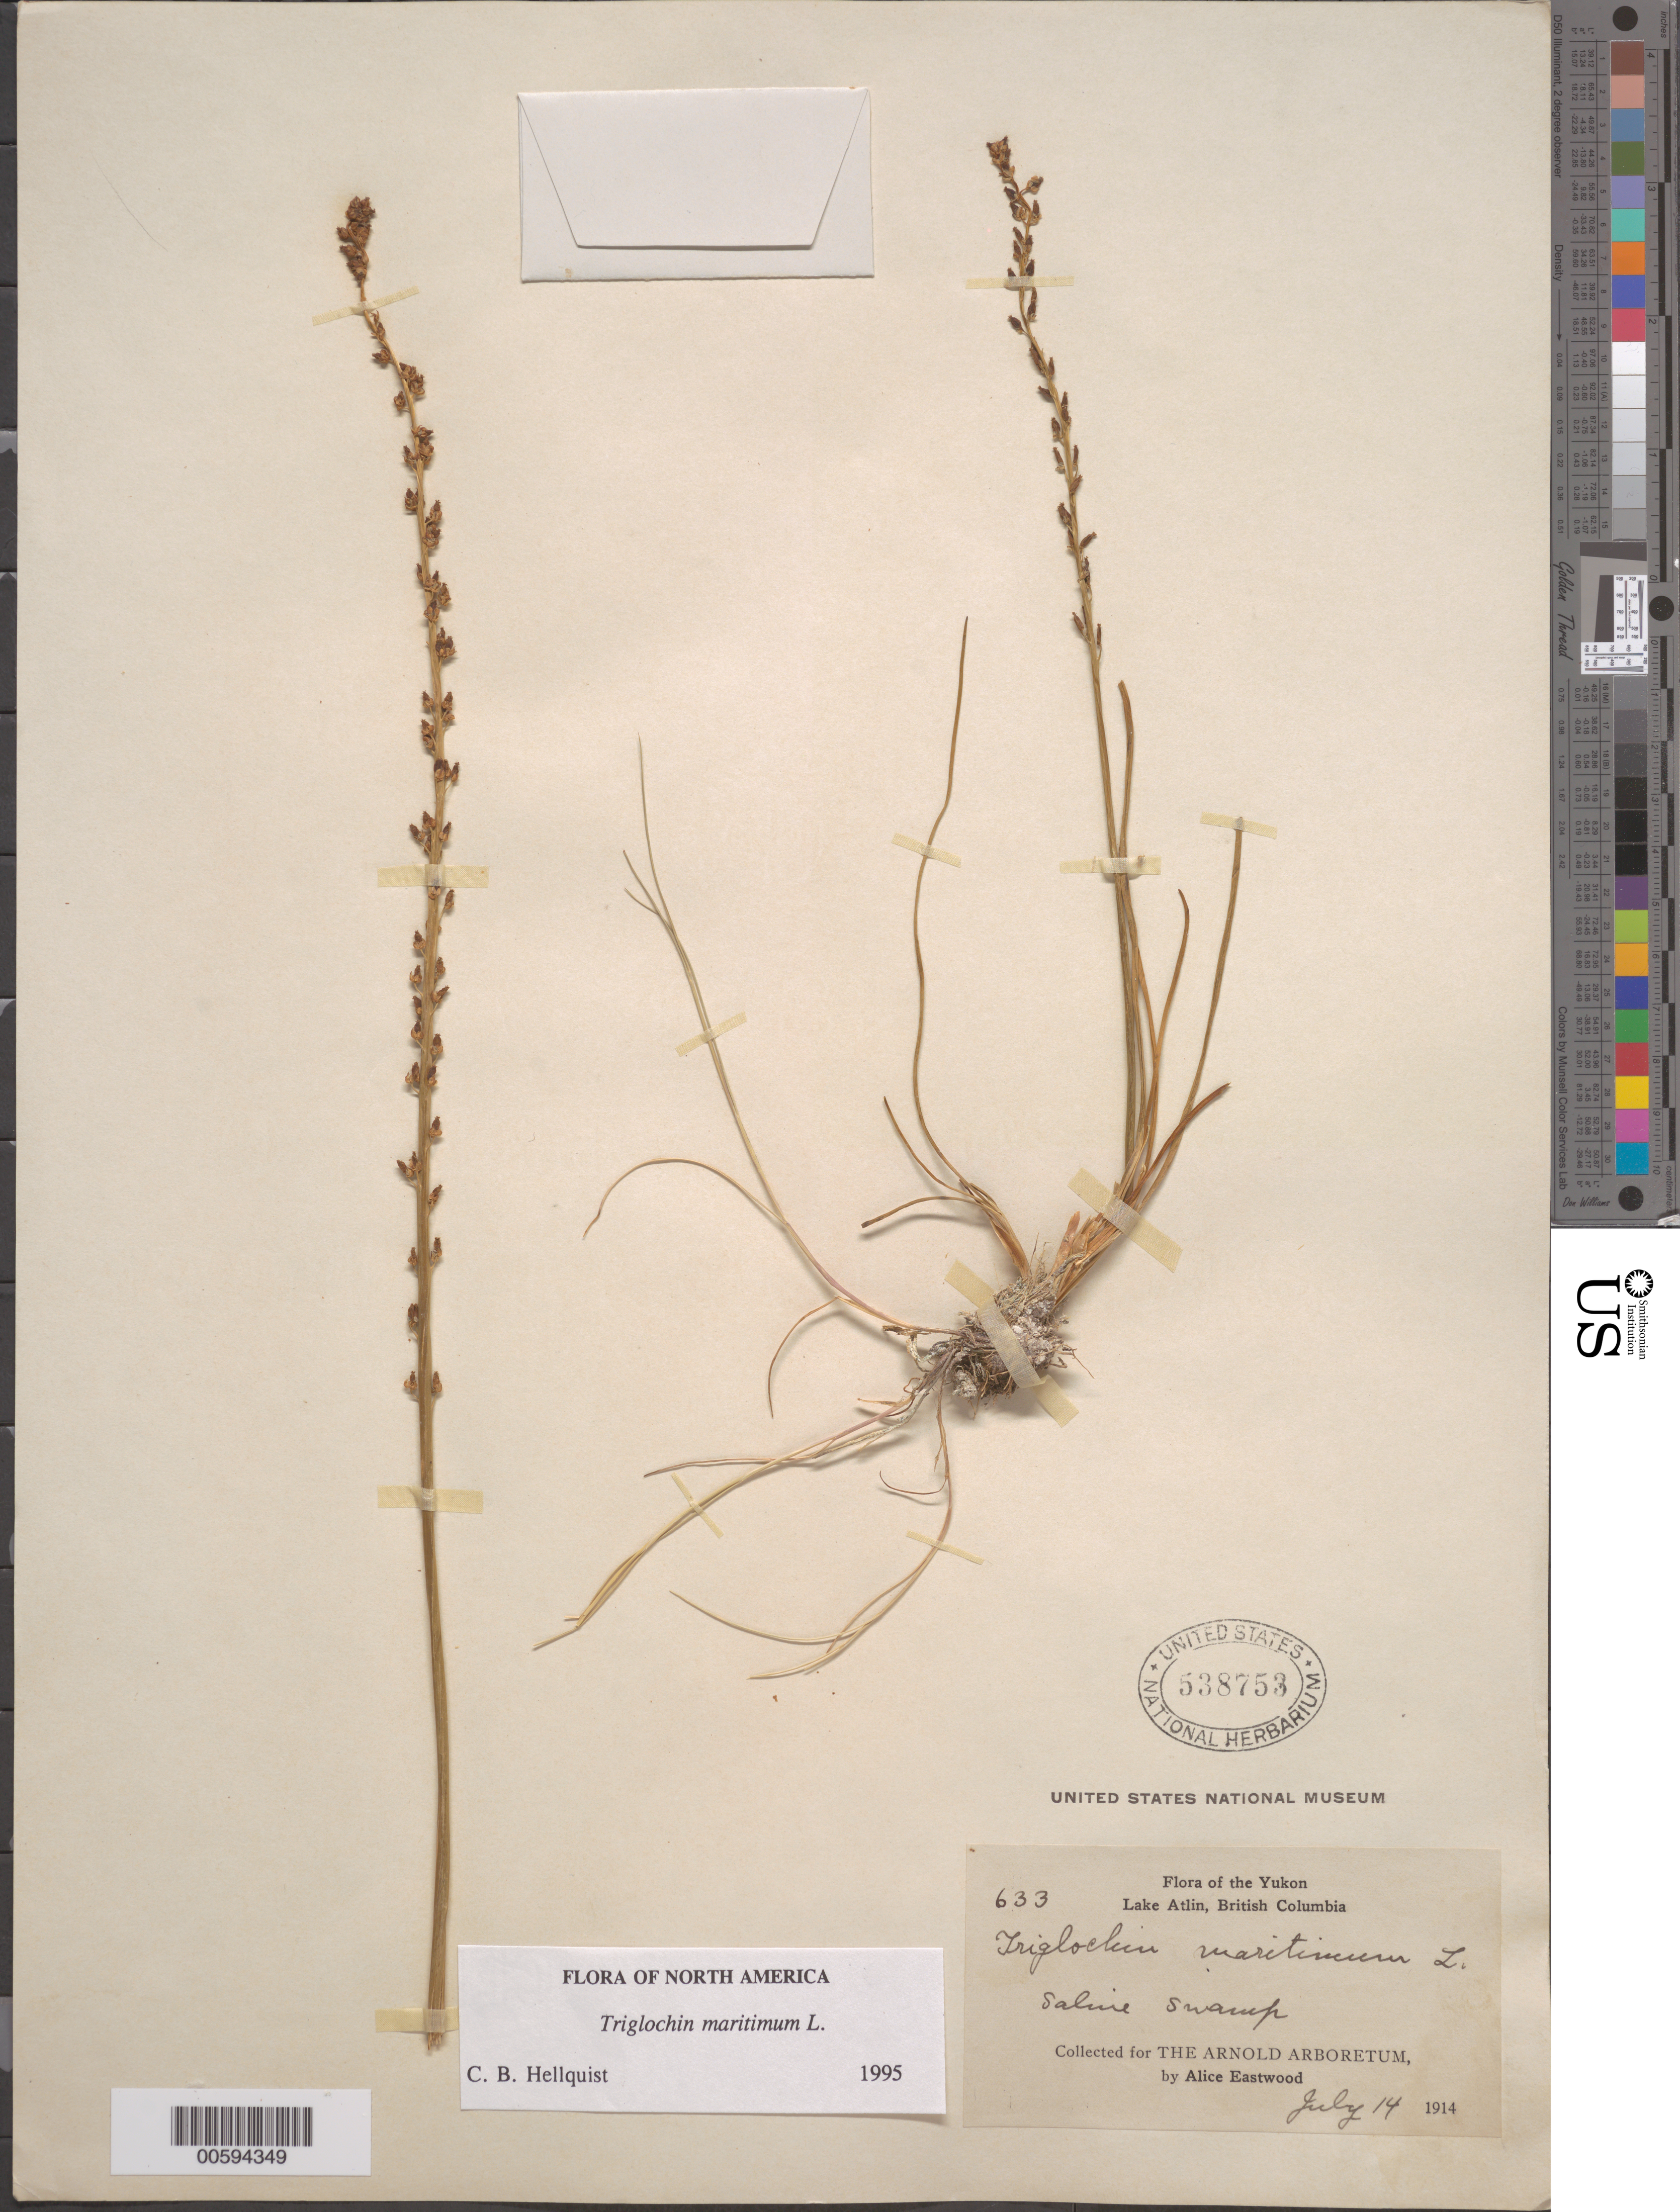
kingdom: Plantae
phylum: Tracheophyta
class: Liliopsida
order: Alismatales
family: Juncaginaceae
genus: Triglochin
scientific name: Triglochin maritima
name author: L.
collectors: A. Eastwood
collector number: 633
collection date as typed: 14 Jul 1914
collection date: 1914-07-14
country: Canada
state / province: British Columbia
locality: Yukon, Lake Atlin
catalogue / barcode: US 5338753